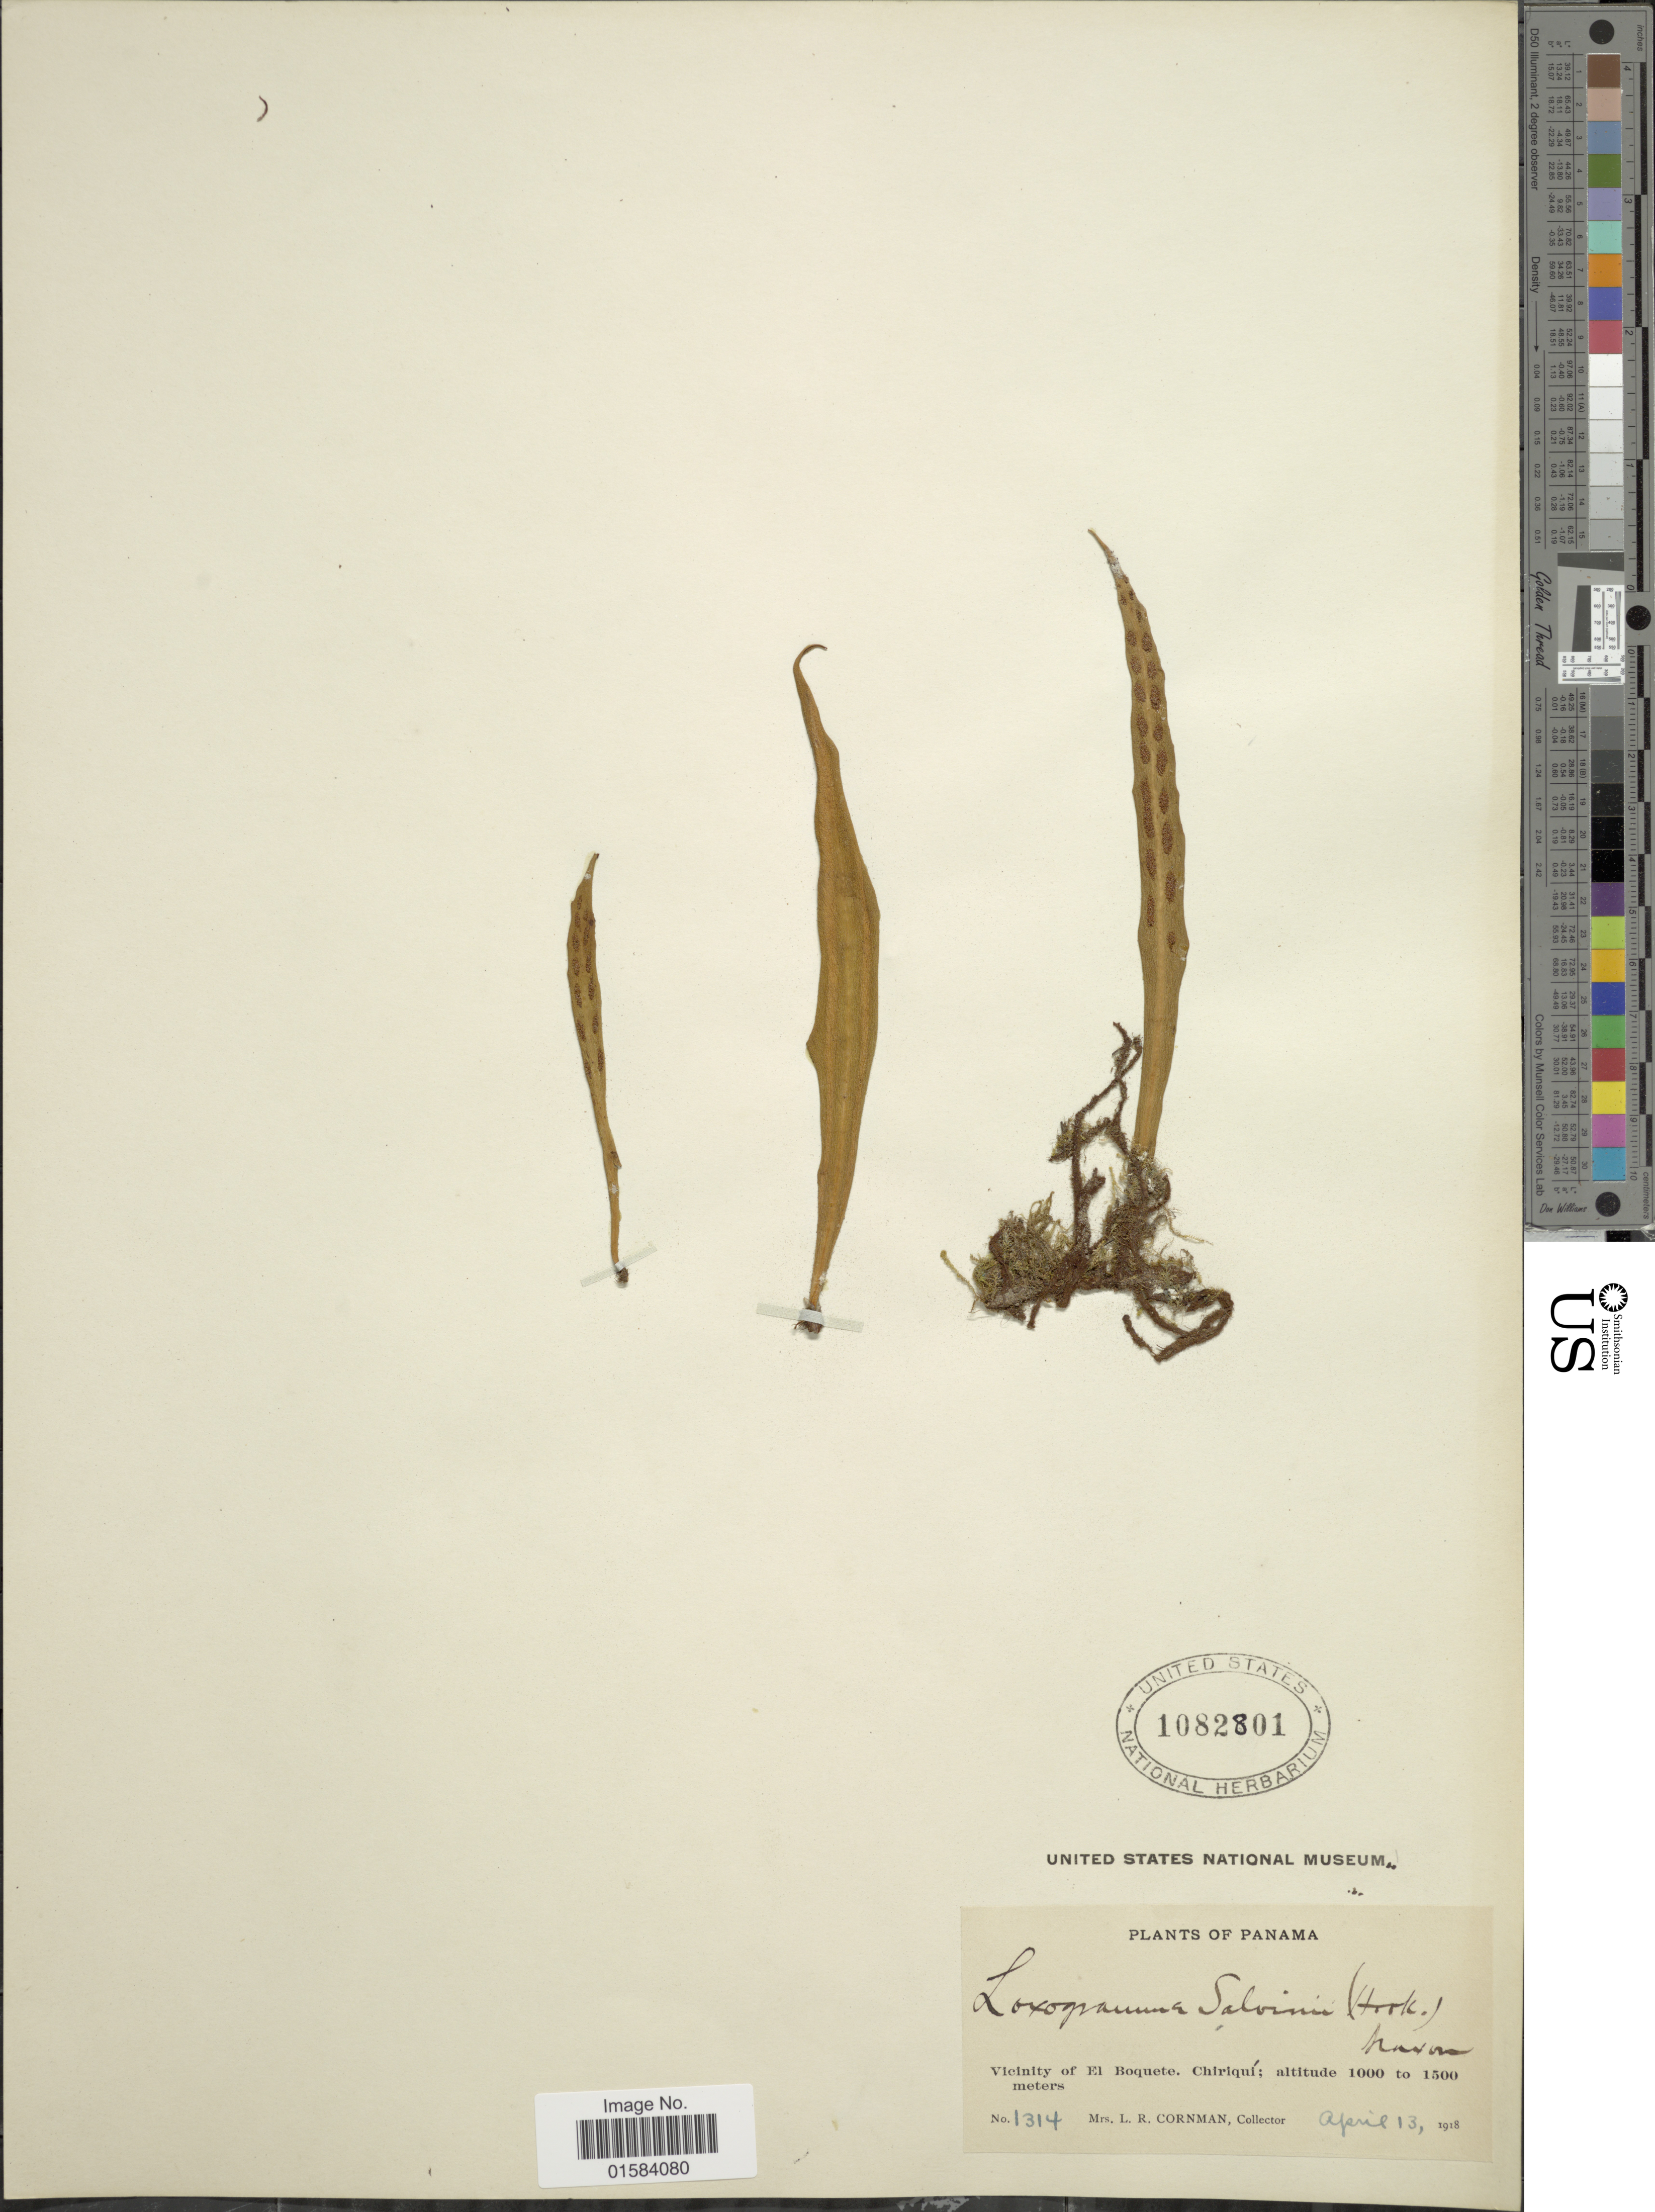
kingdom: Plantae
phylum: Tracheophyta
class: Polypodiopsida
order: Polypodiales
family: Polypodiaceae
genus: Loxogramme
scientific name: Loxogramme mexicana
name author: (Fée) C. Chr.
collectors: L. Cornman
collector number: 1314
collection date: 1918-04-13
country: Panama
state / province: Chiriqui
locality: Vicinity of El Boquete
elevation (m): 1000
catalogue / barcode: US 1082801